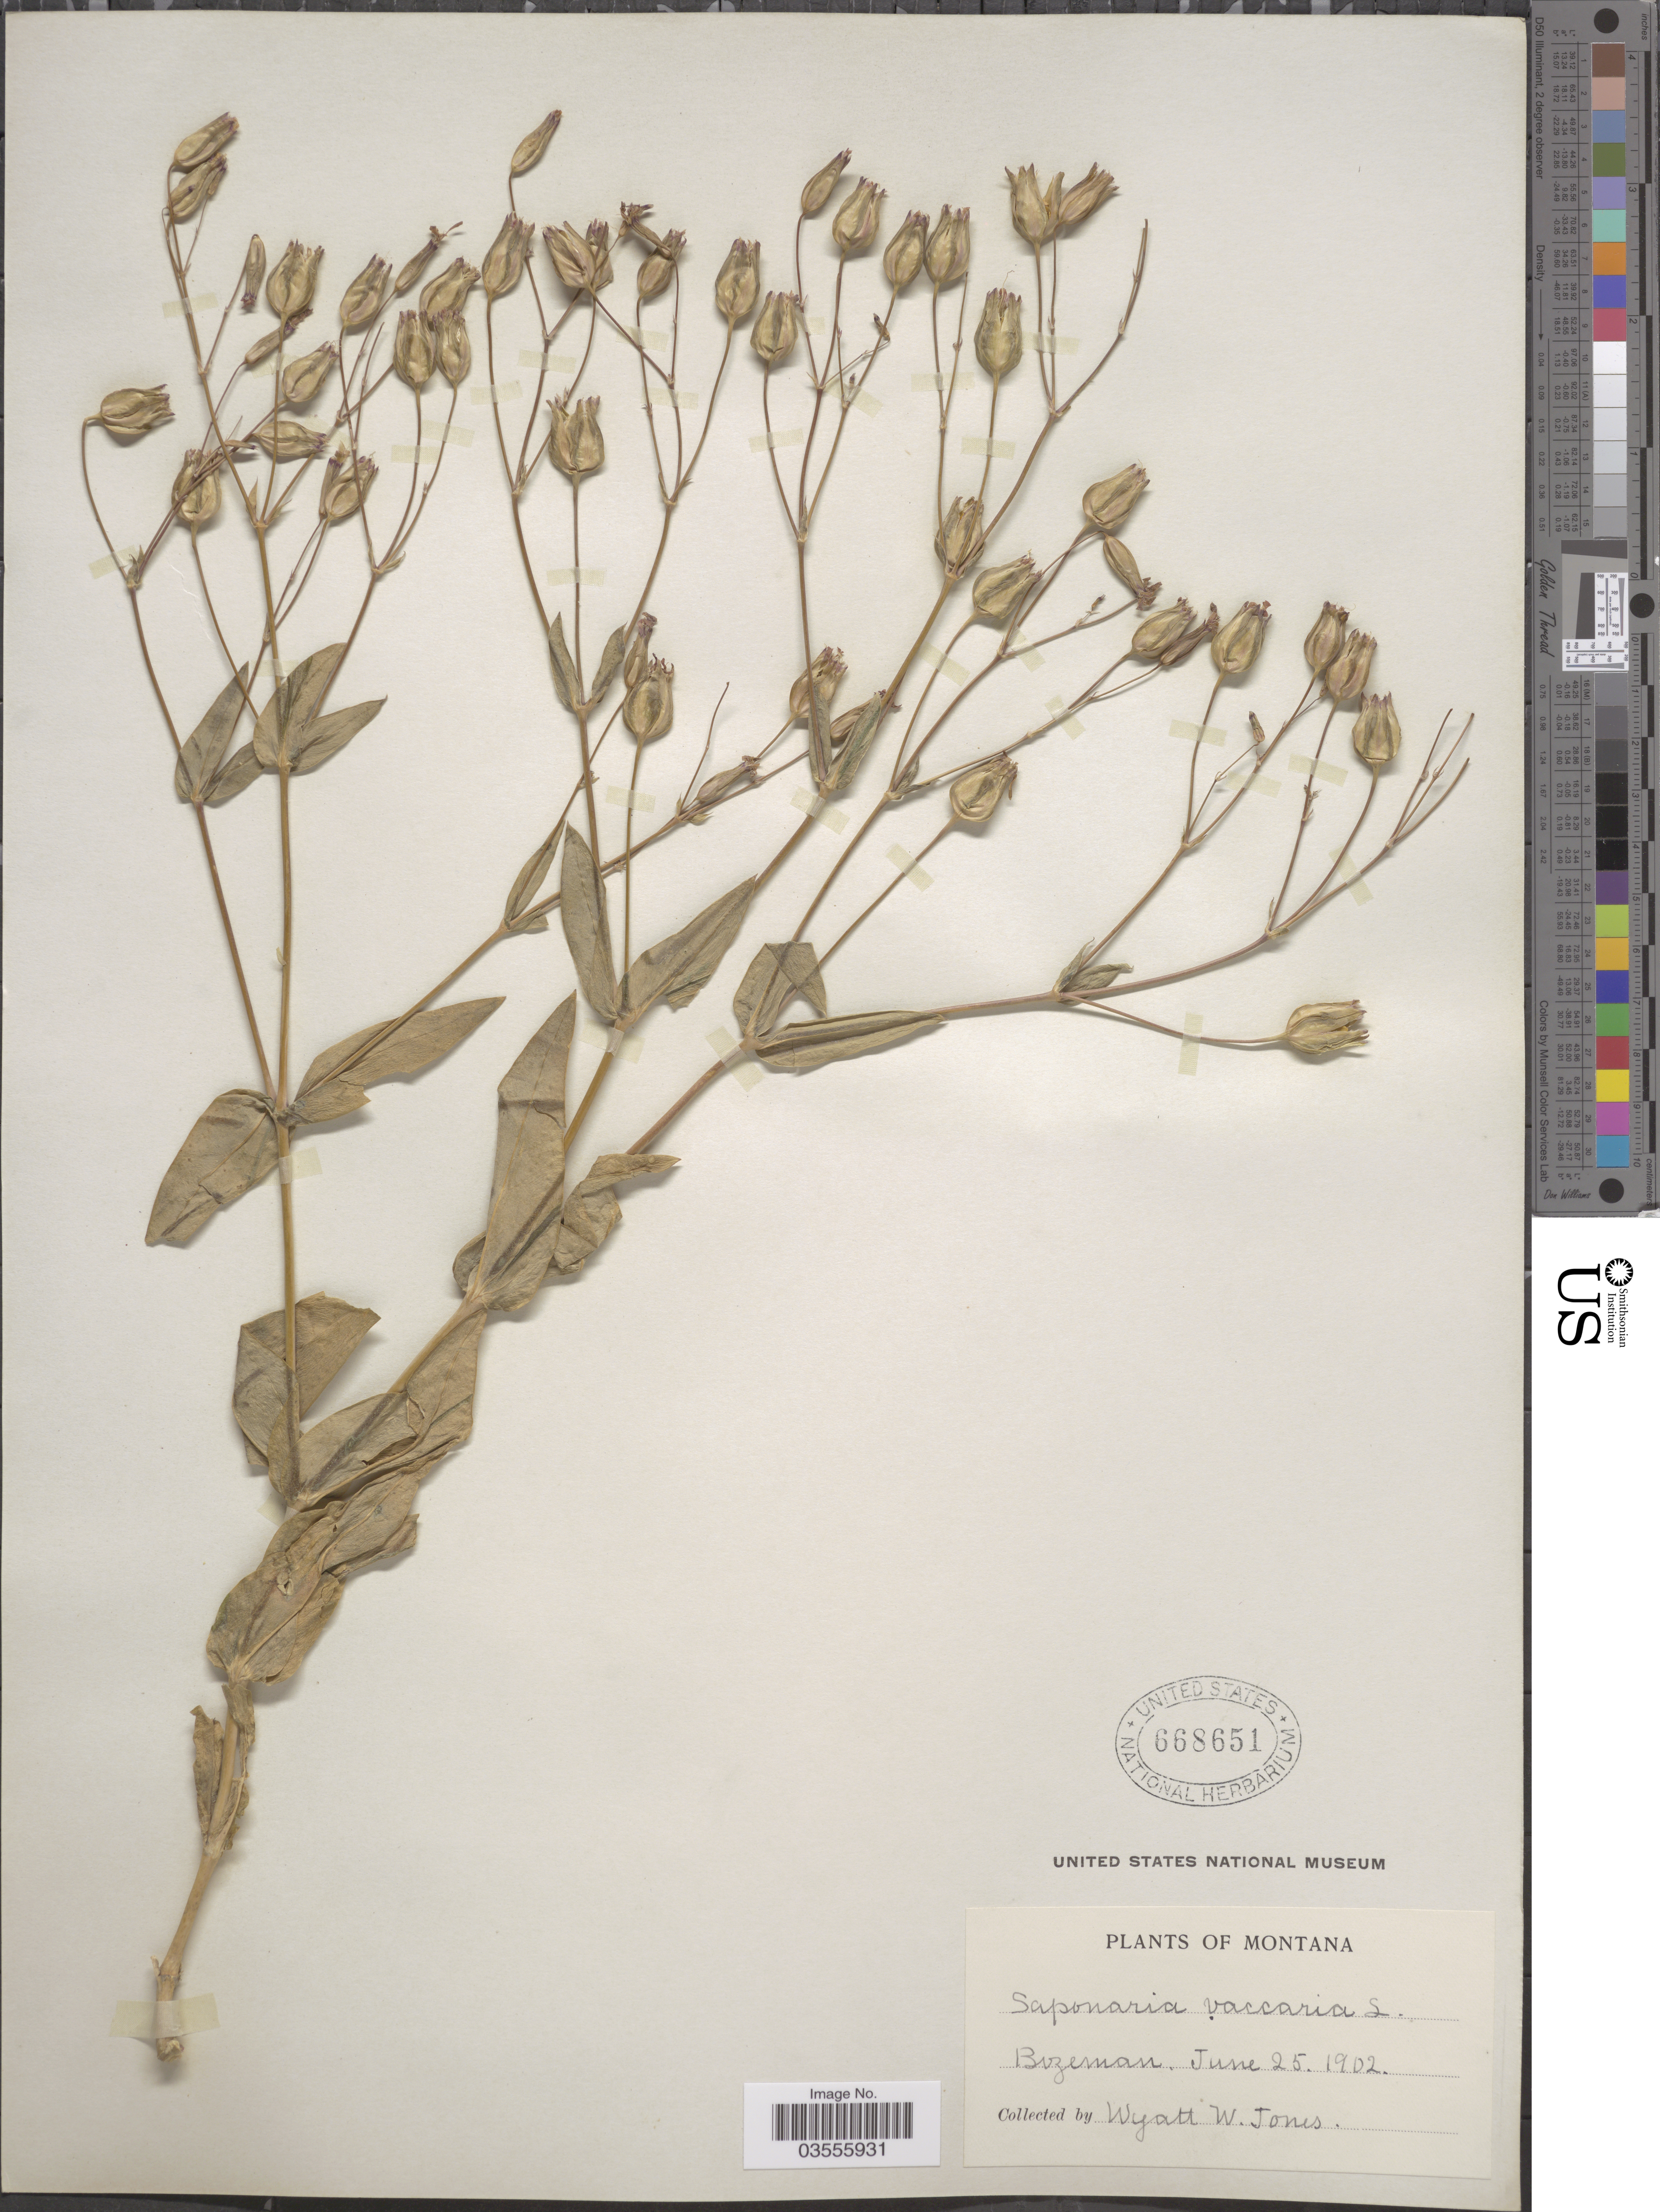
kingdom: Plantae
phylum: Tracheophyta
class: Magnoliopsida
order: Caryophyllales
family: Caryophyllaceae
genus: Gypsophila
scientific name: Gypsophila vaccaria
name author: (L.) Sm.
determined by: Strong, M. T., (US), Smithsonian Institution - National Museum of Natural History (UNITED STATES)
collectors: W. W. Jones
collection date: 1902-06-25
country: United States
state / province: Montana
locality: Bozeman.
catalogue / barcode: US 668651